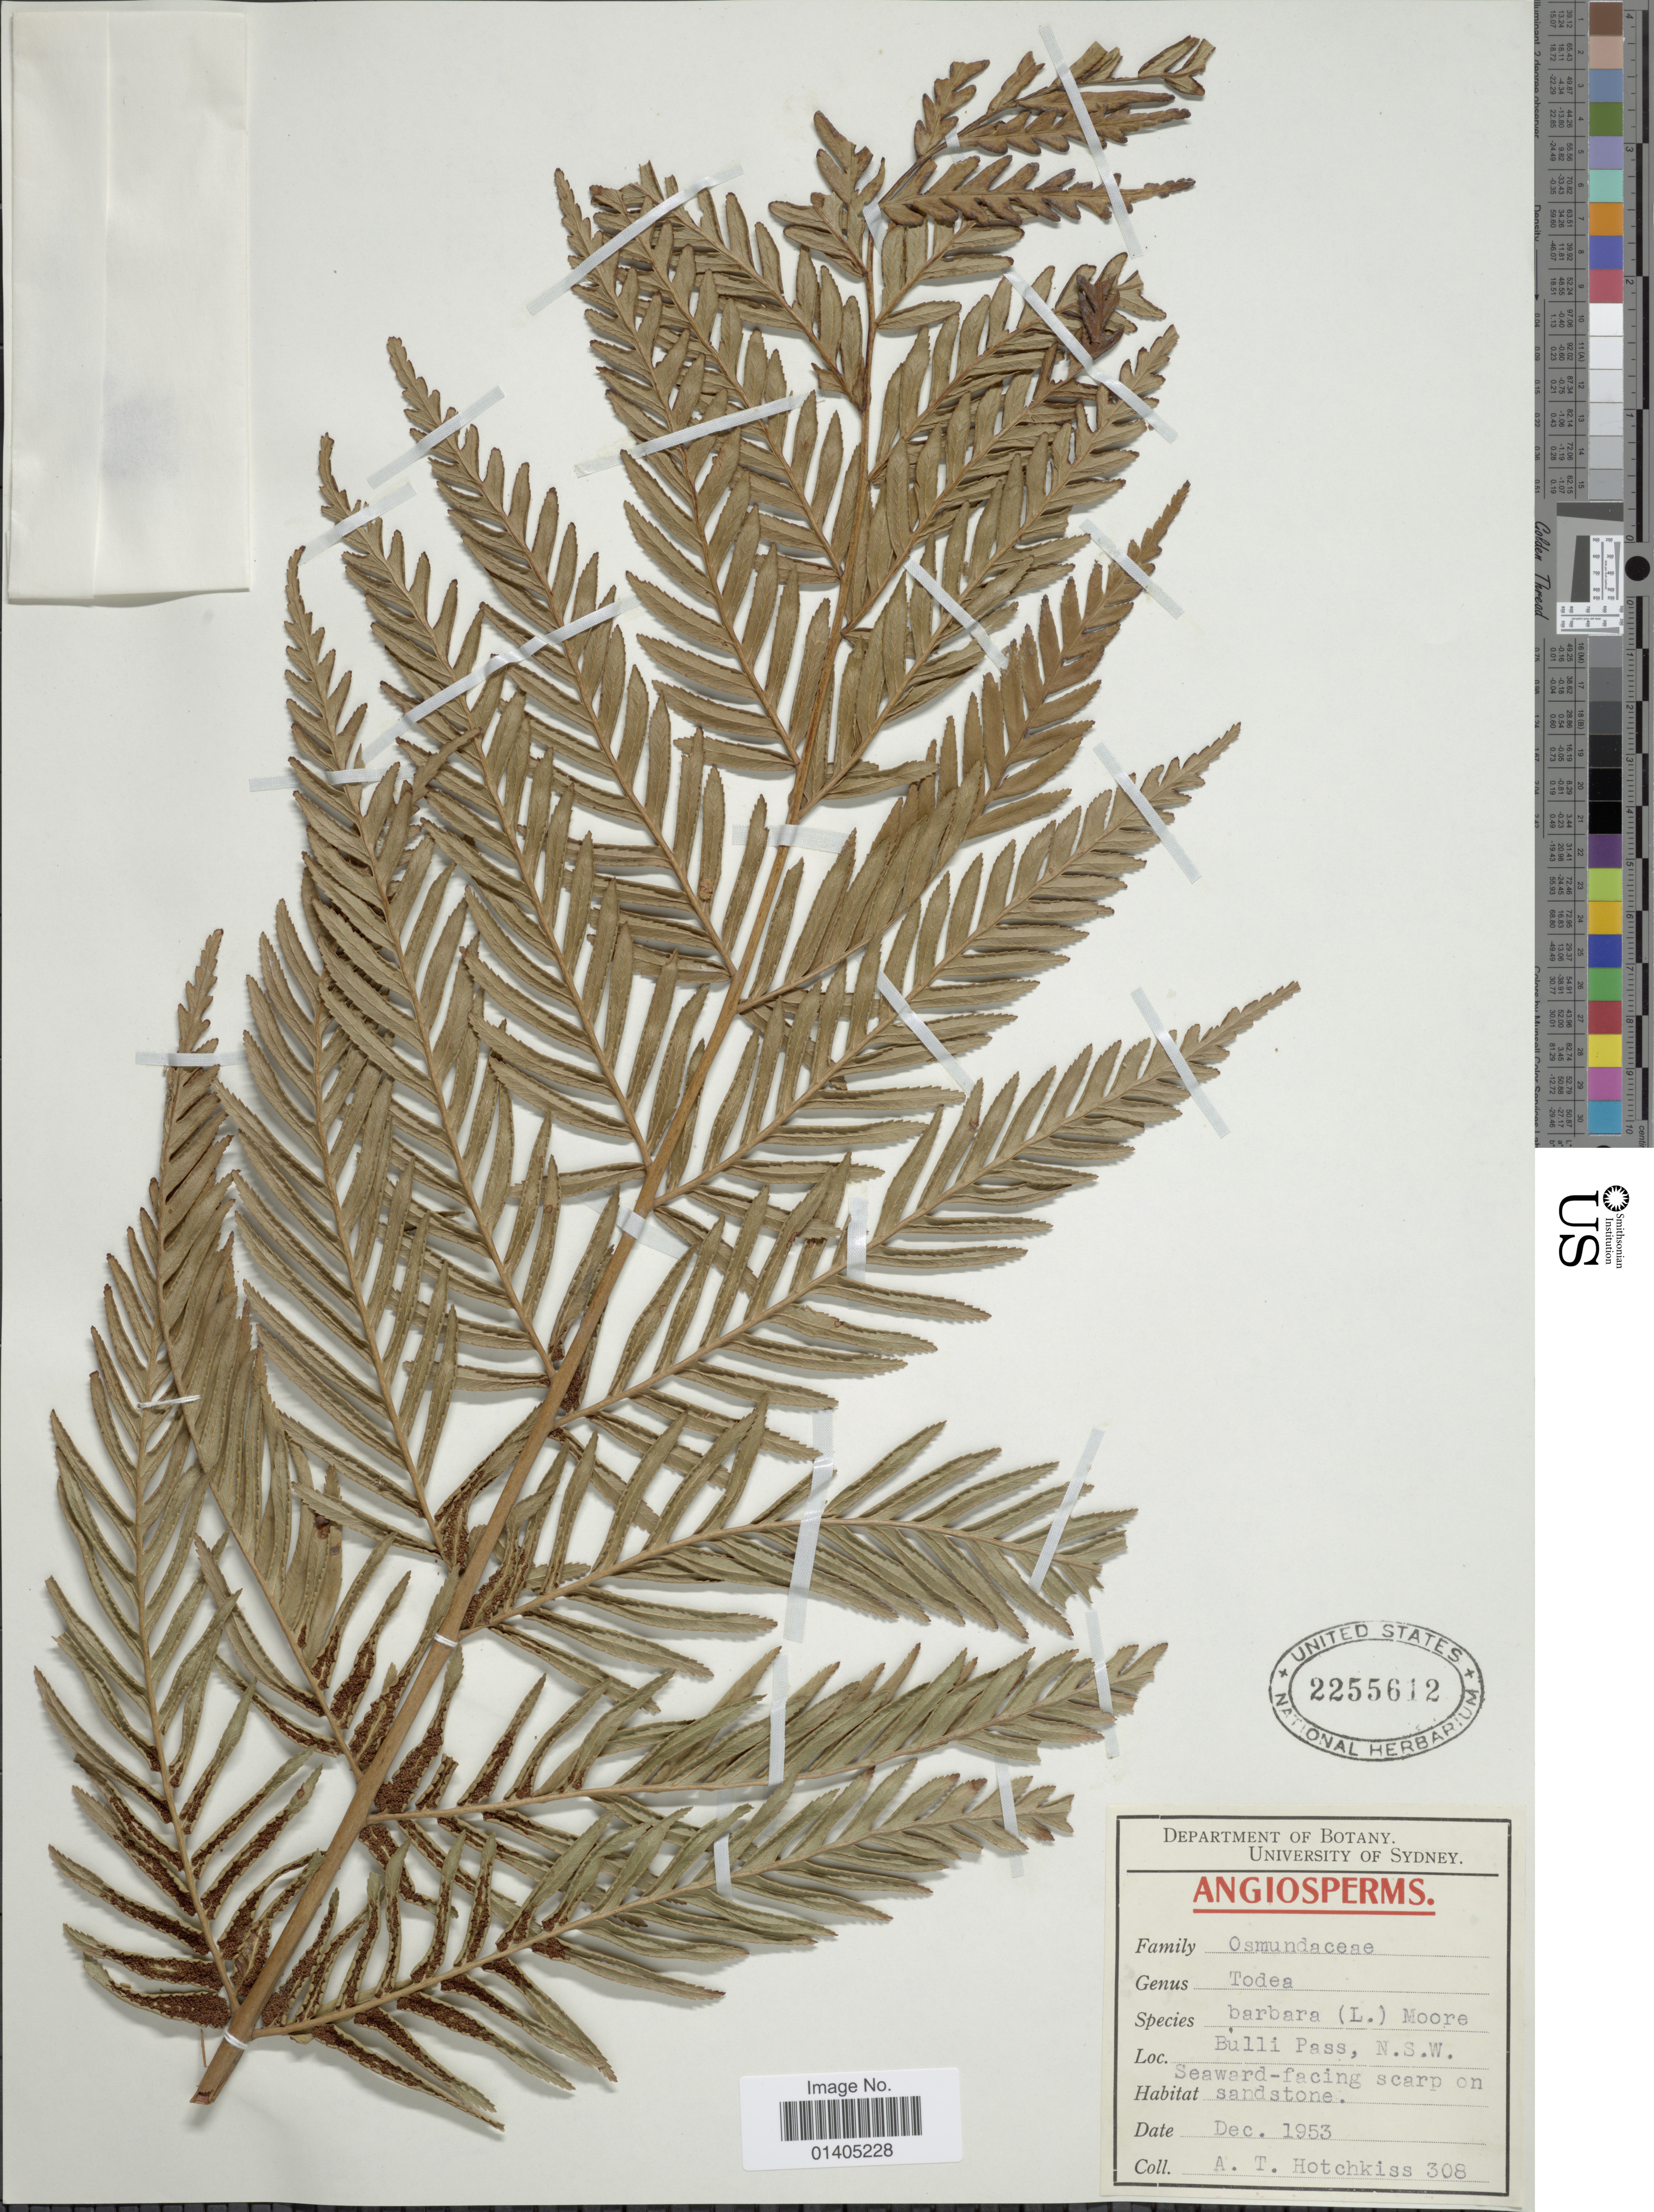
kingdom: Plantae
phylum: Tracheophyta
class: Polypodiopsida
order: Osmundales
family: Osmundaceae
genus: Todea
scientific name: Todea barbara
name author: T. Moore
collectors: A. Hotchkiss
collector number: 308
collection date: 1953-12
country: Australia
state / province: New South Wales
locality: Bulli Pass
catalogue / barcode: US 2255612